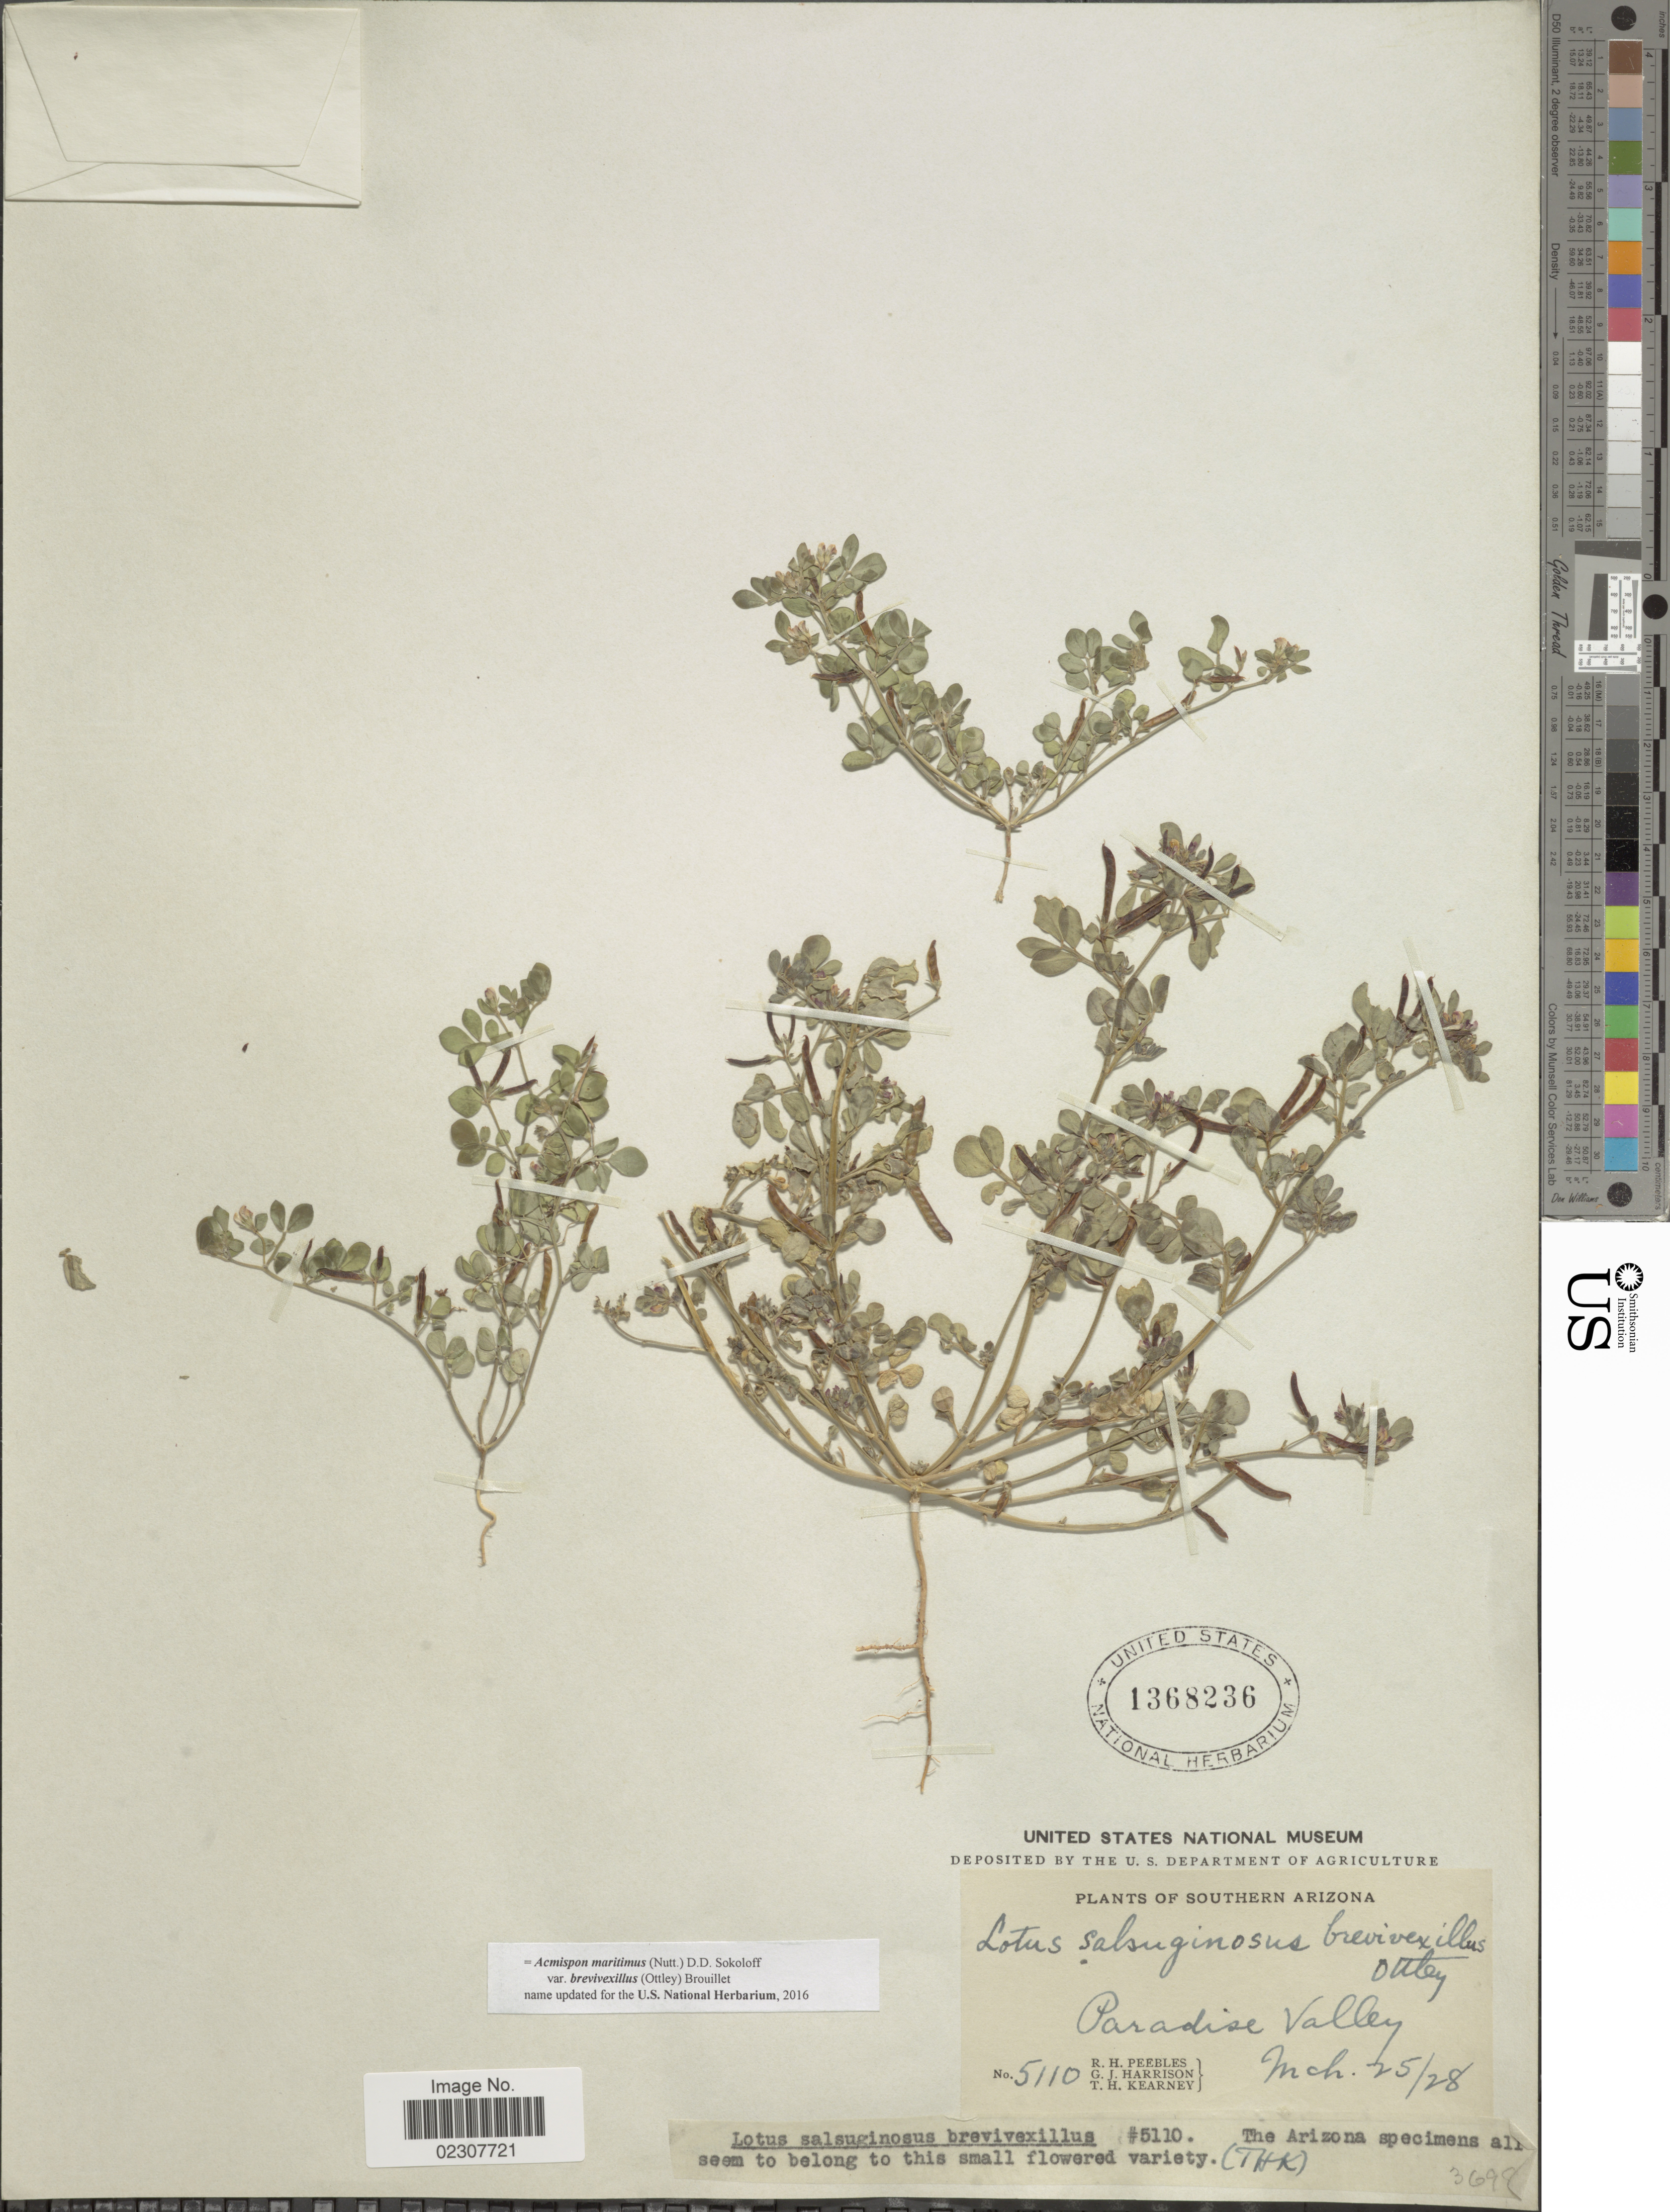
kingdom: Plantae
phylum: Tracheophyta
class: Magnoliopsida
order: Fabales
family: Fabaceae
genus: Acmispon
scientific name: Acmispon maritimus var. brevivexillus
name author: (Ottley) Brouillet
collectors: R. H. Peebles, G. J. Harrison & T. H. Kearney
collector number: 5110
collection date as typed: Transcribed d/m/y: 25/3/28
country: United States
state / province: Arizona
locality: Southern Arizona, Paradise Valley.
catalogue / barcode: US 1368236